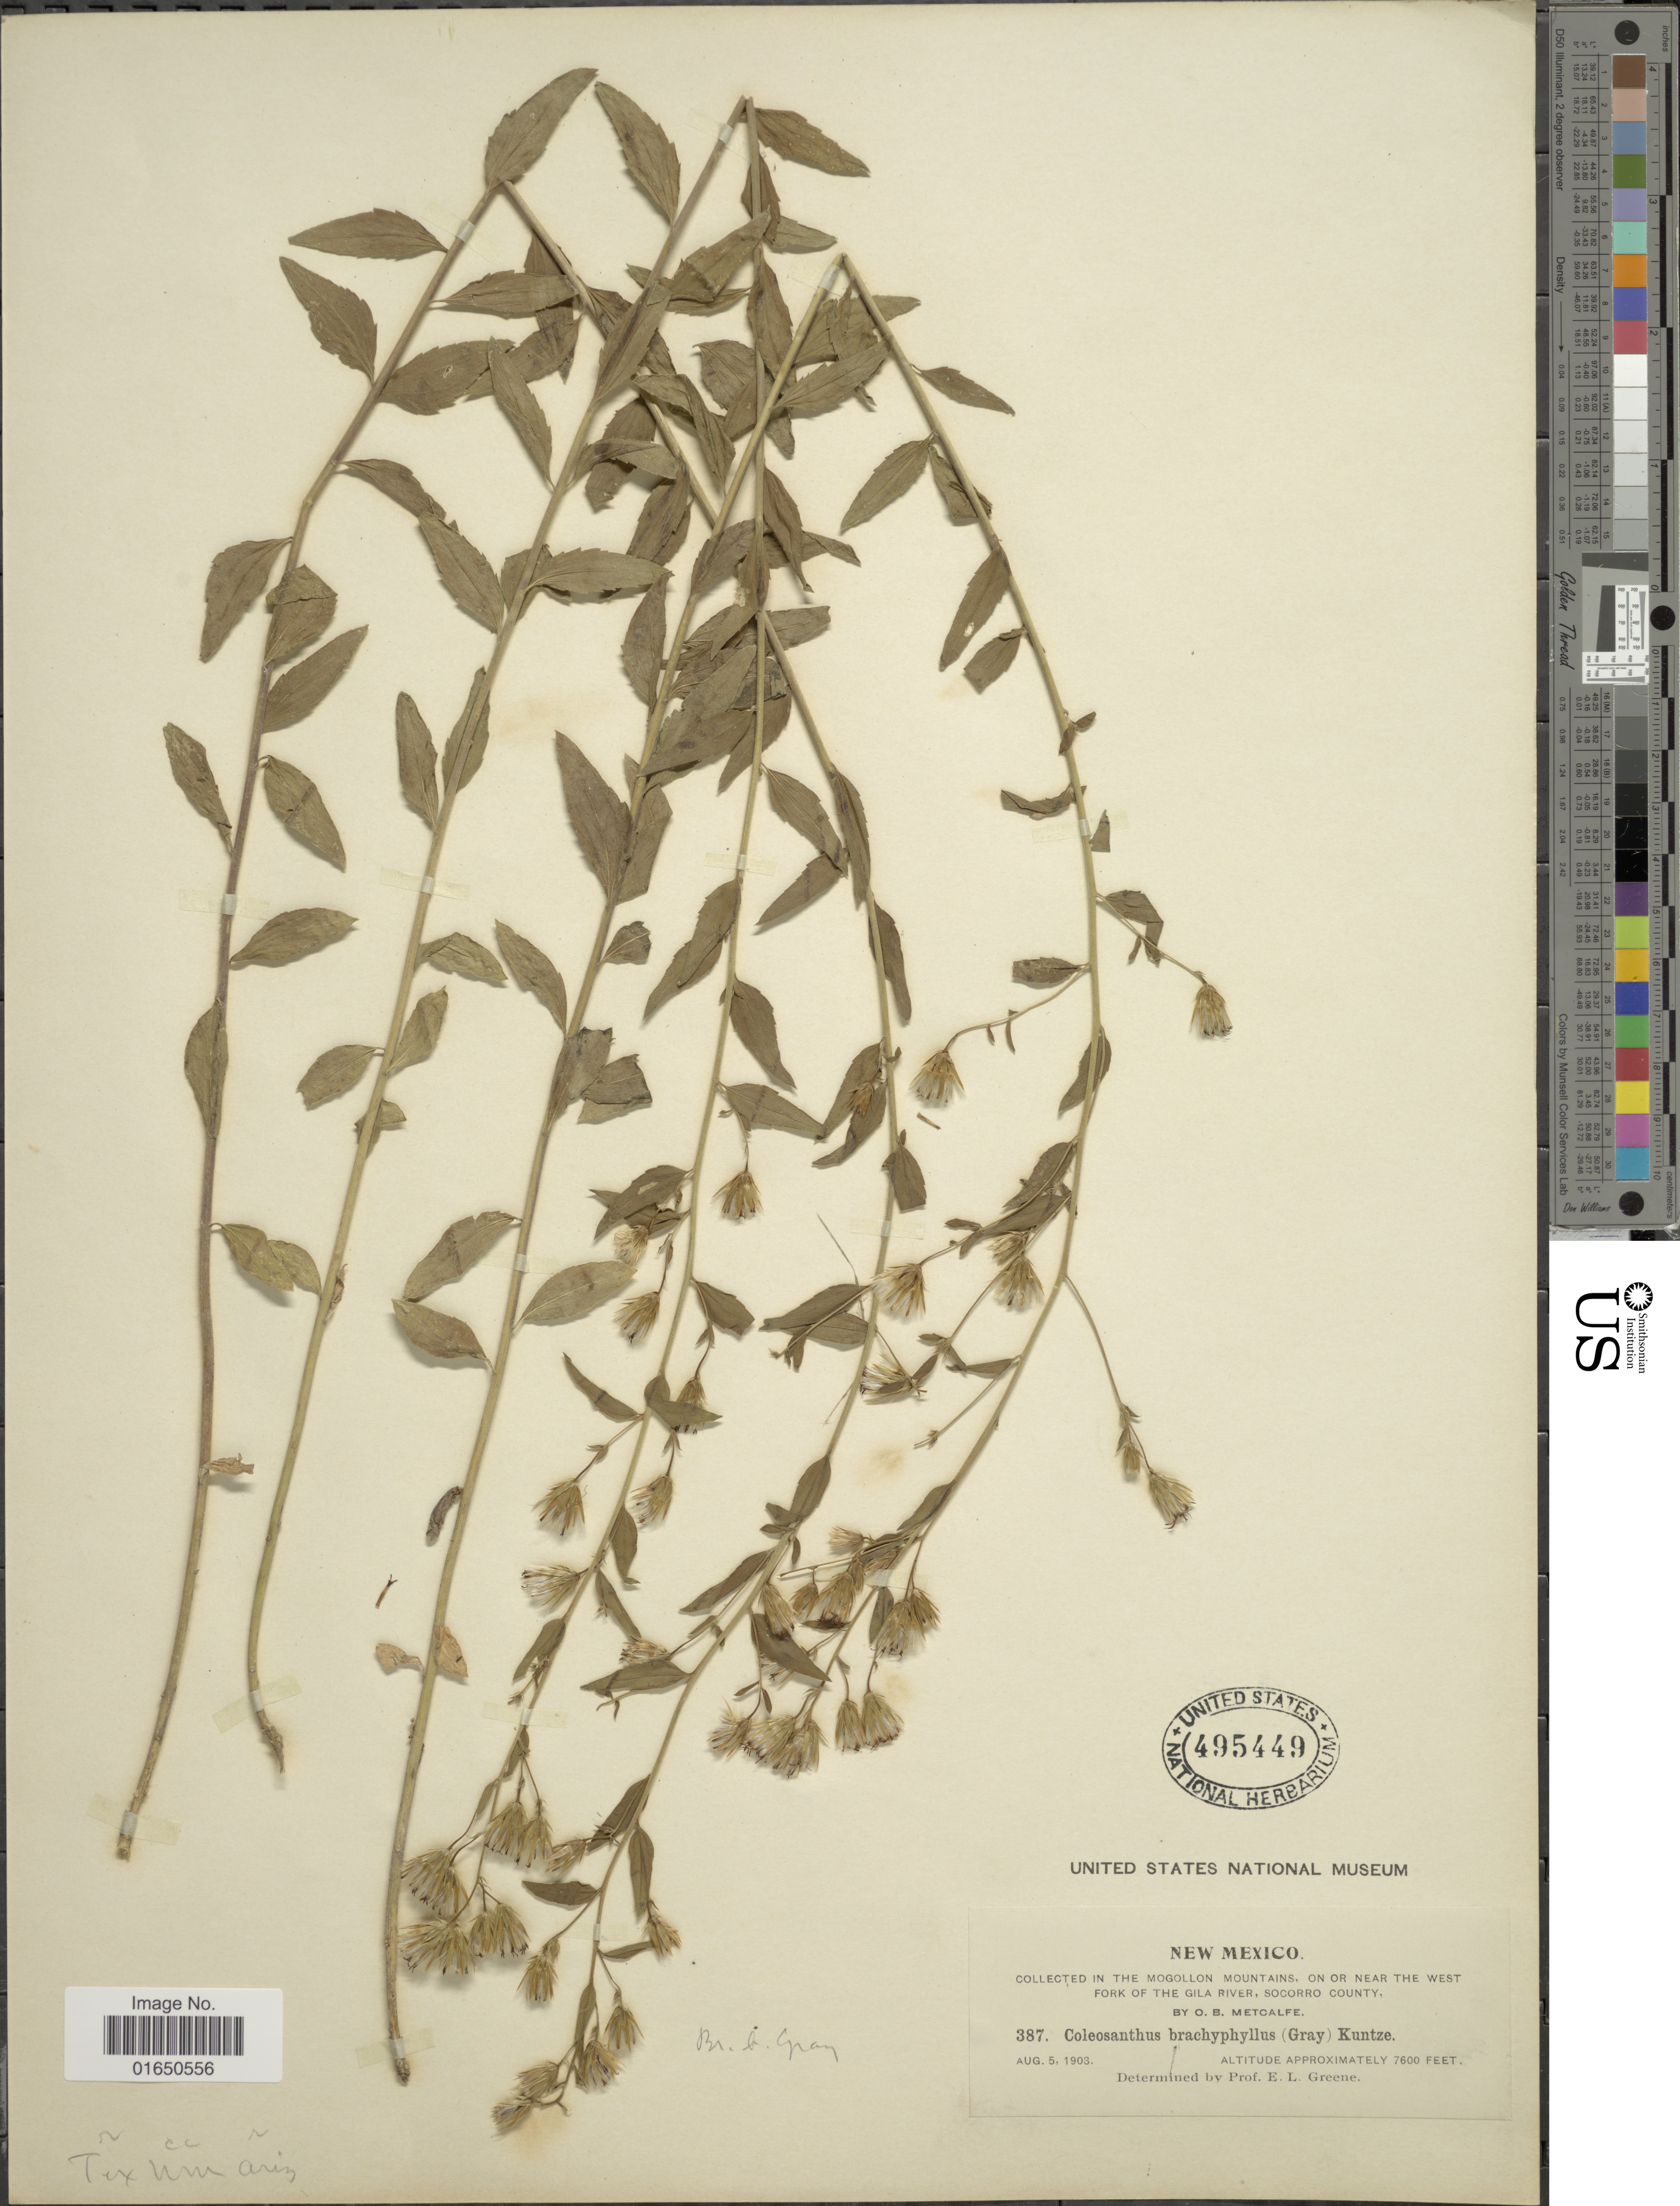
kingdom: Plantae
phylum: Tracheophyta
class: Magnoliopsida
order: Asterales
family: Asteraceae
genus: Brickellia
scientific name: Brickellia brachyphylla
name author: (A. Gray) A. Gray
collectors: O. B. Metcalfe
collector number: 387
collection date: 1903-08-05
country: United States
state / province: New Mexico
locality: The Mogollon Mountains, on or near the west Fork of the Gila River, Socorro County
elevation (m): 2316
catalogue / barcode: US 495449